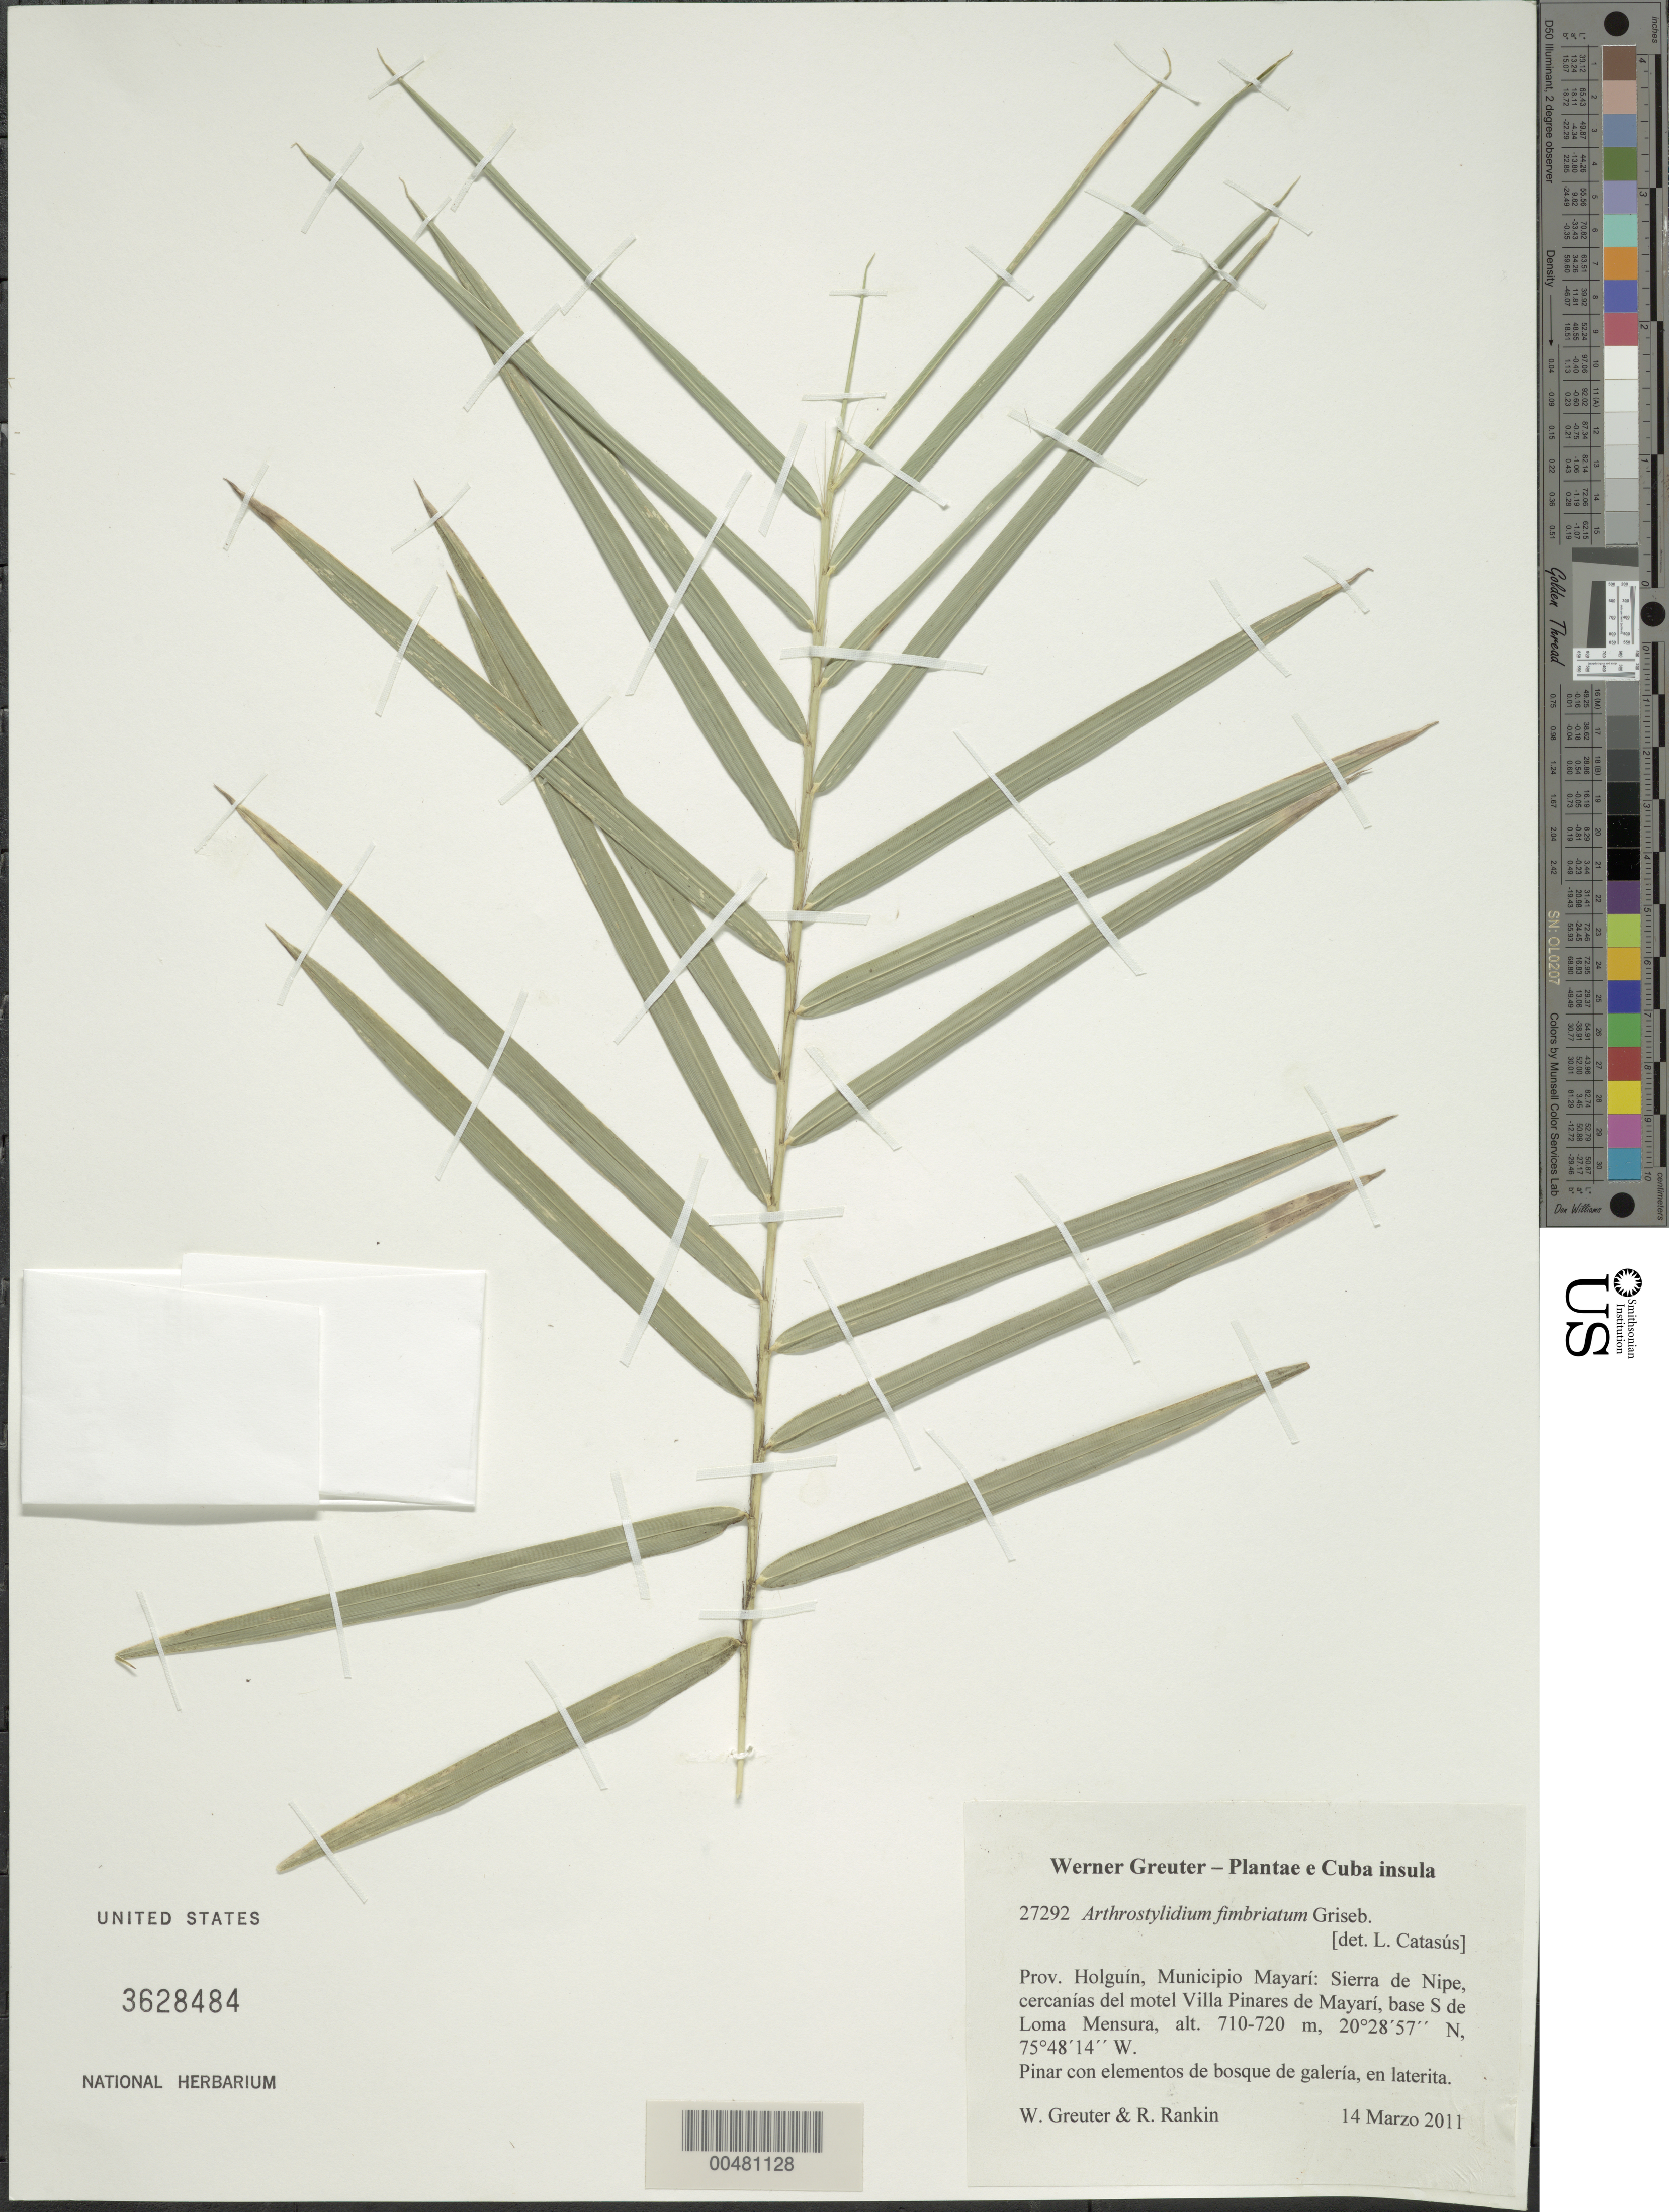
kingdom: Plantae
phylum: Tracheophyta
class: Liliopsida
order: Poales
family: Poaceae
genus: Arthrostylidium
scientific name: Arthrostylidium fimbriatum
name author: Griseb.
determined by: Catasús Guerra, L. J.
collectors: W. R. Greuter & R. Rankin Rodriguez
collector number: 27292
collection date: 2011-03-14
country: Cuba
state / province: Holguin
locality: Mun. Mayarí, Sierra de Nipe, cercanías motel Villa Pinares de Mayarí, base S de Loma Mensura.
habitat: Pinar con elementos de bosque de galería, en laterita.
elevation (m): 710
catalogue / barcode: US 3628484